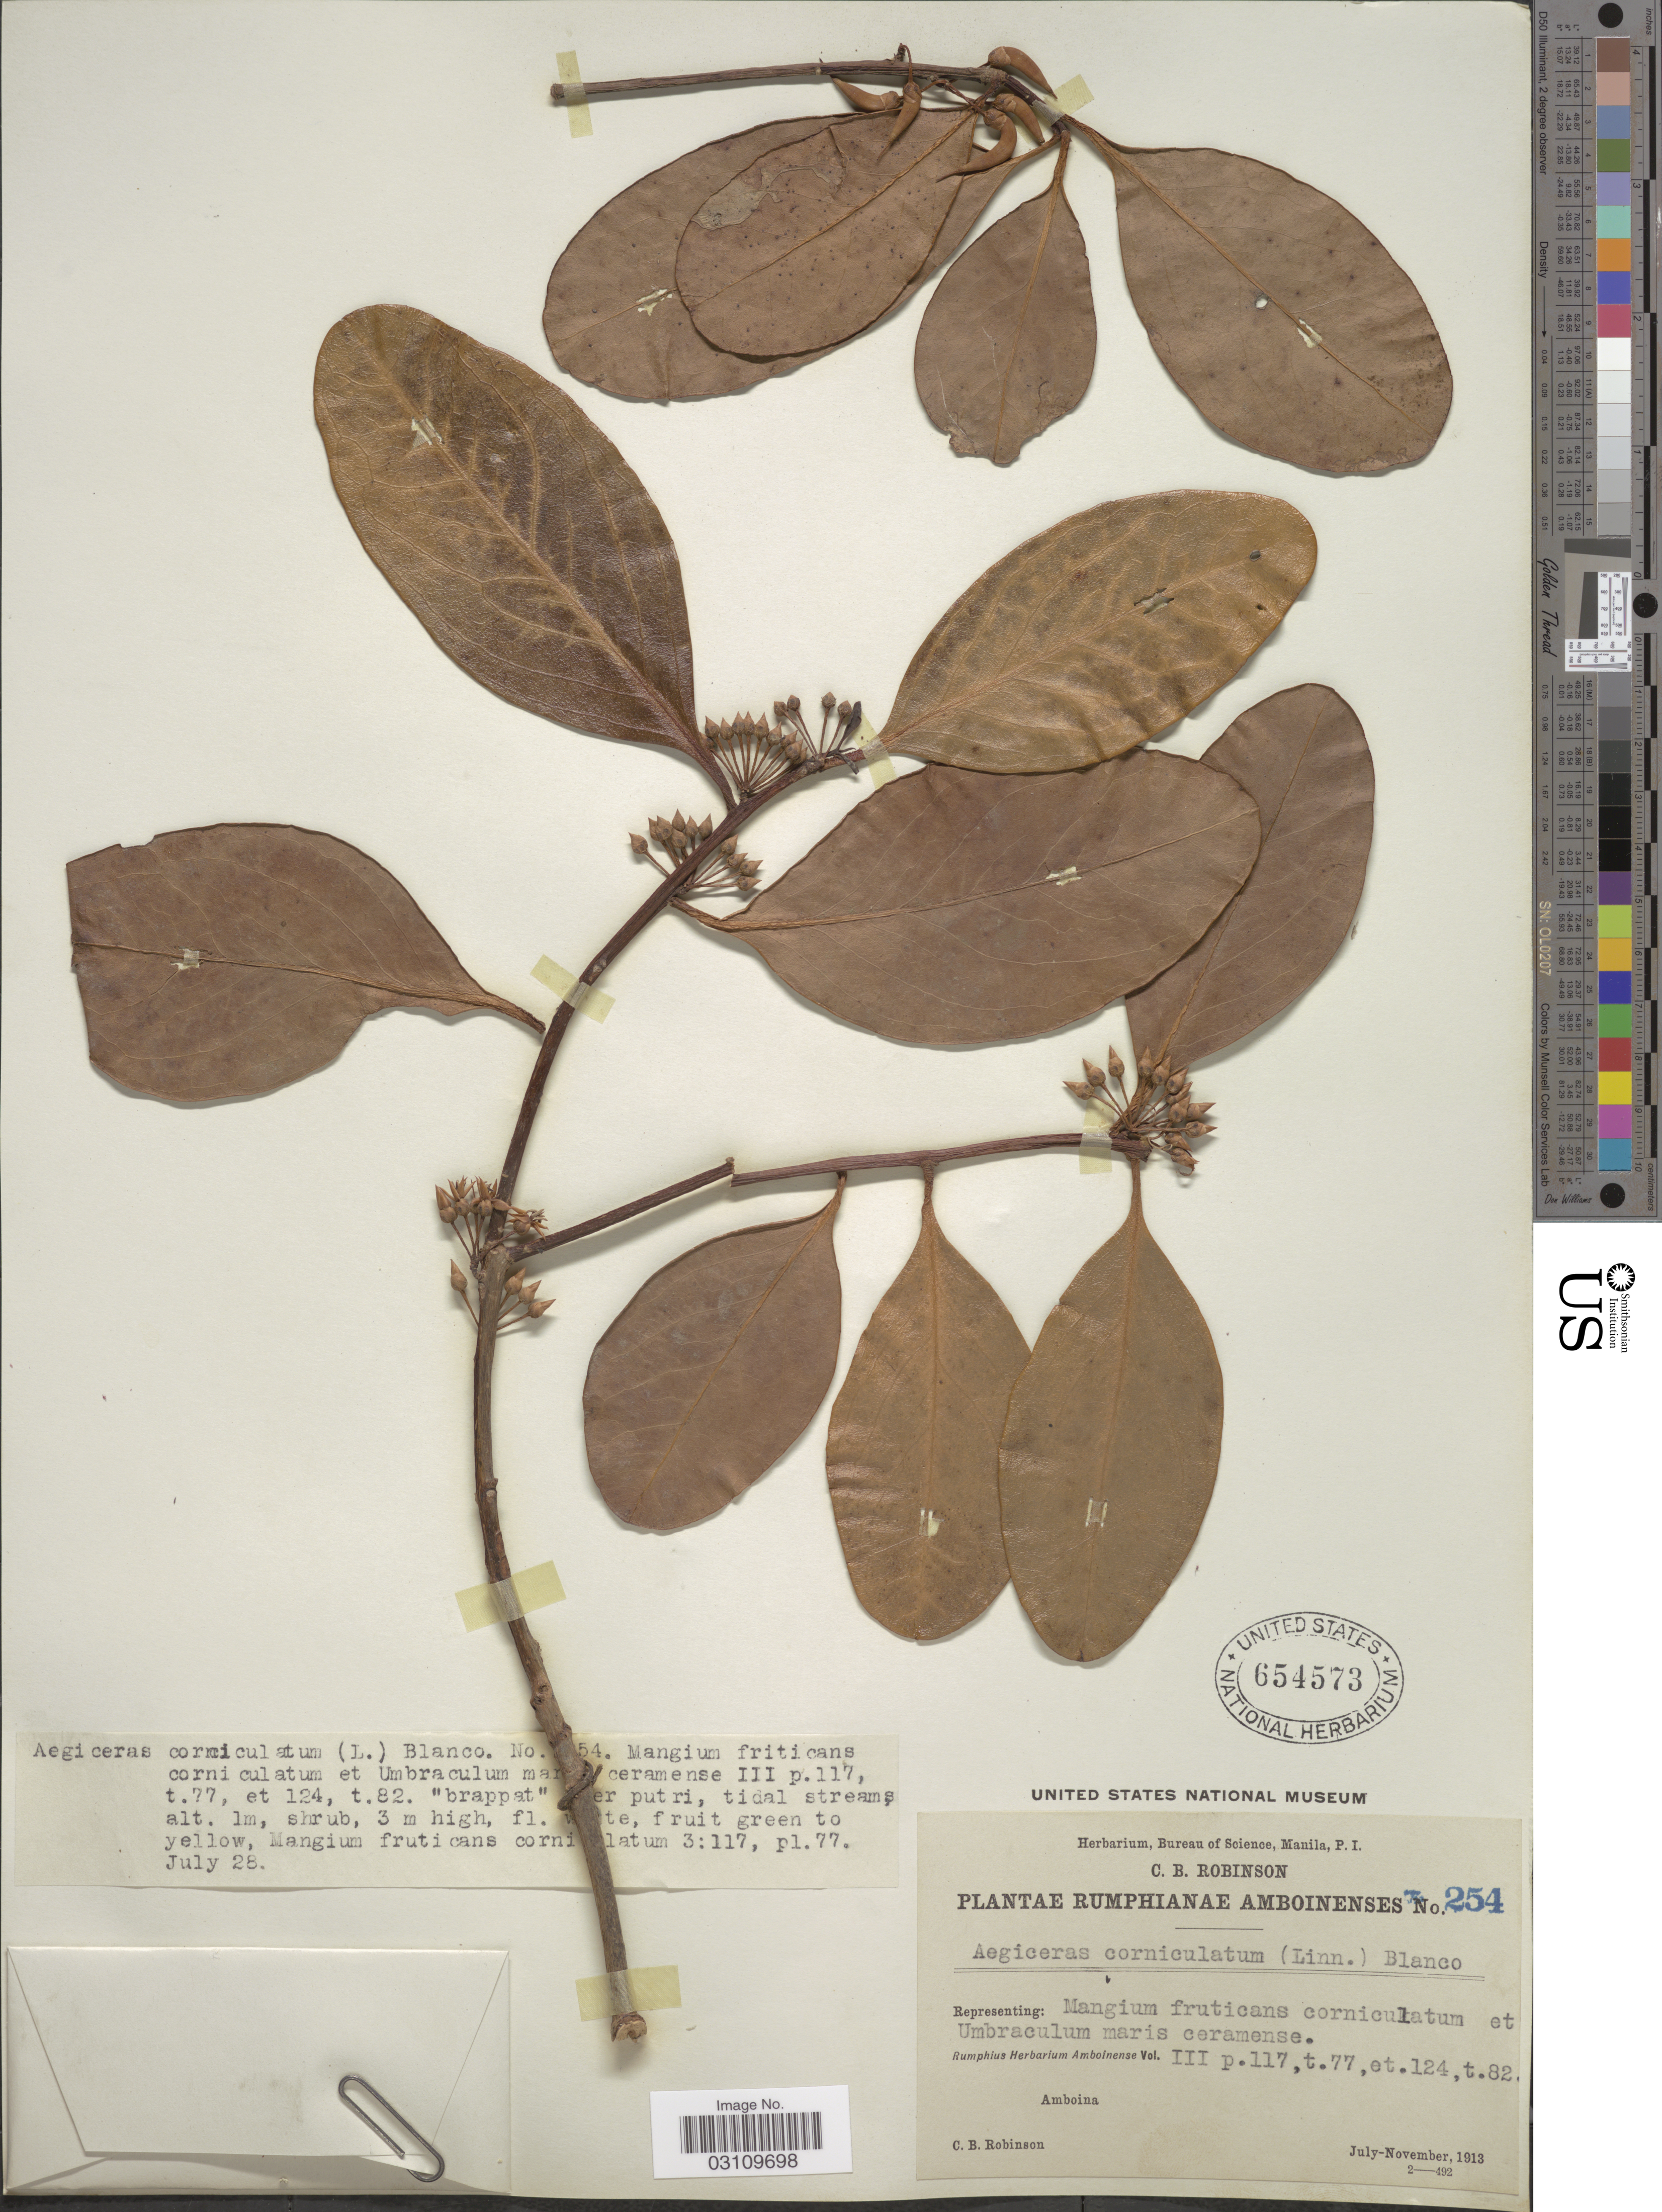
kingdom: Plantae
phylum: Tracheophyta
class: Magnoliopsida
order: Ericales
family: Primulaceae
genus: Aegiceras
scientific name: Aegiceras corniculatum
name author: (L.) Blanco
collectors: C. Robinson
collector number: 254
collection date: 1913-07-28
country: Indonesia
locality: Amboina.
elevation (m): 1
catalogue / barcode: US 654573